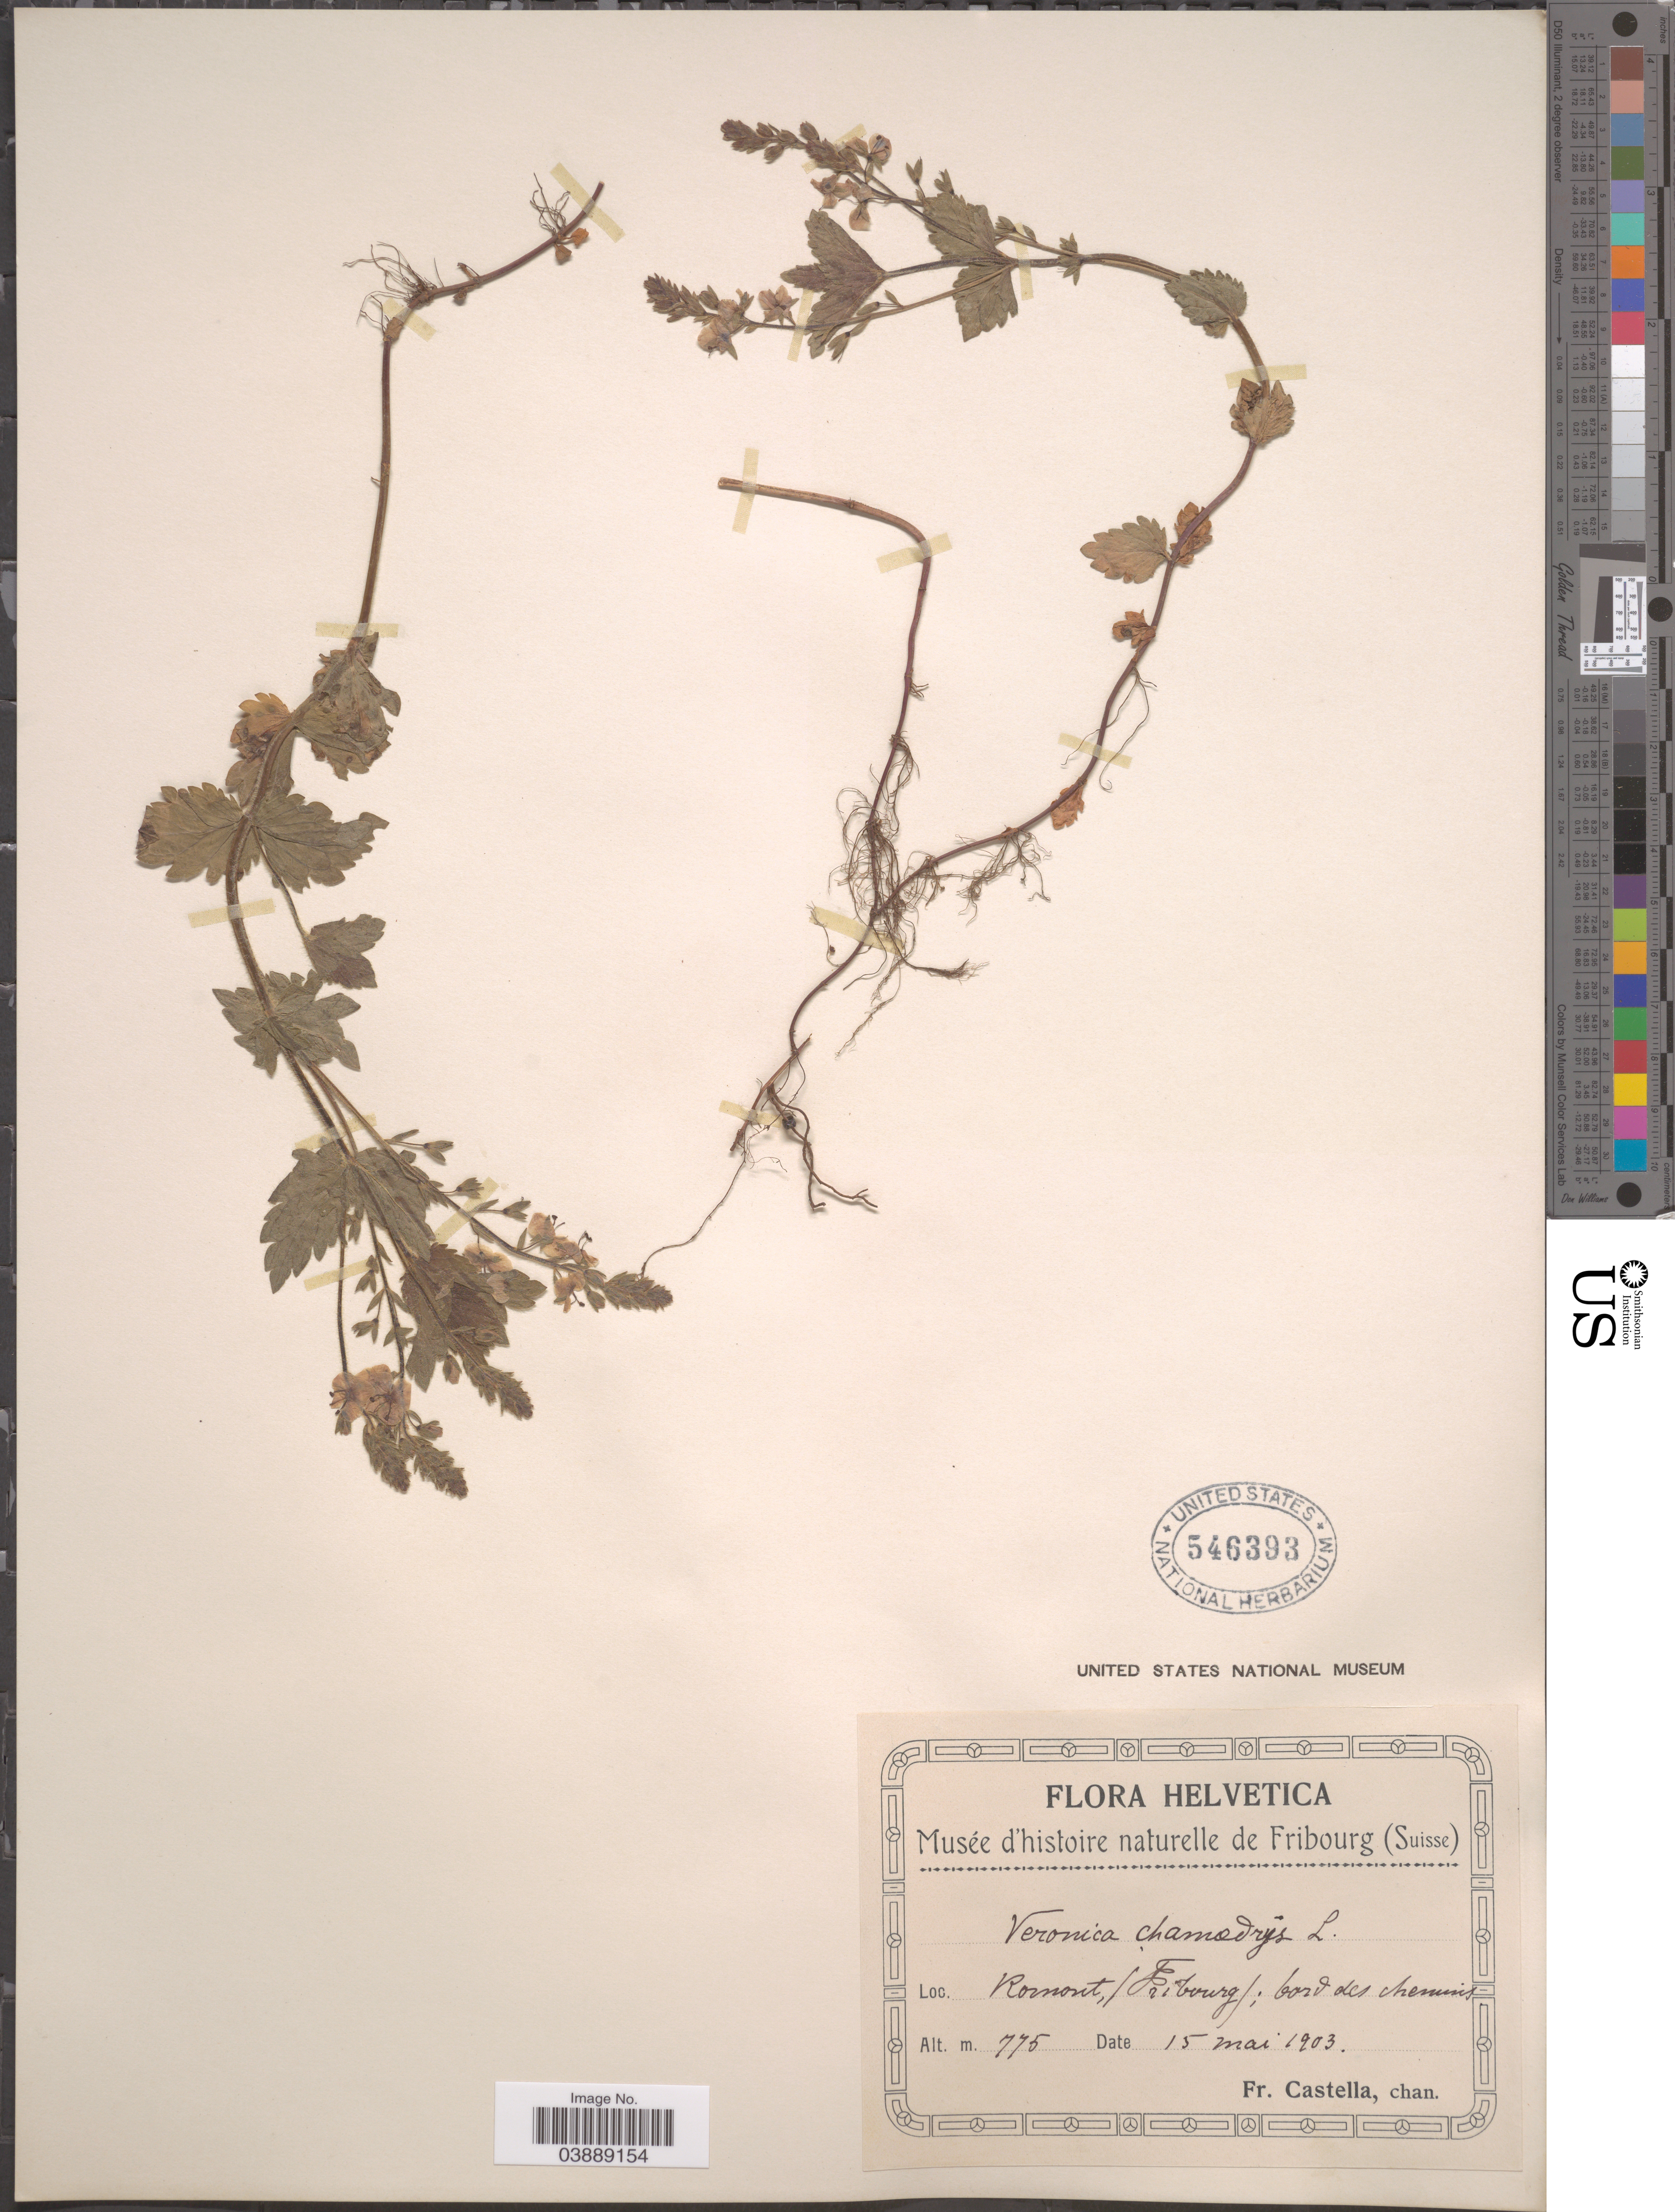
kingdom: Plantae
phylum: Tracheophyta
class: Magnoliopsida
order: Lamiales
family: Plantaginaceae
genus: Veronica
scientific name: Veronica chamaedrys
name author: L.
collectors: Fr. Castella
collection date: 1903-05-15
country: Switzerland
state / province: Fribourg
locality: Romont,/ Fribourg/; bord des cheminis.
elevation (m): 775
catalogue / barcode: US 546393